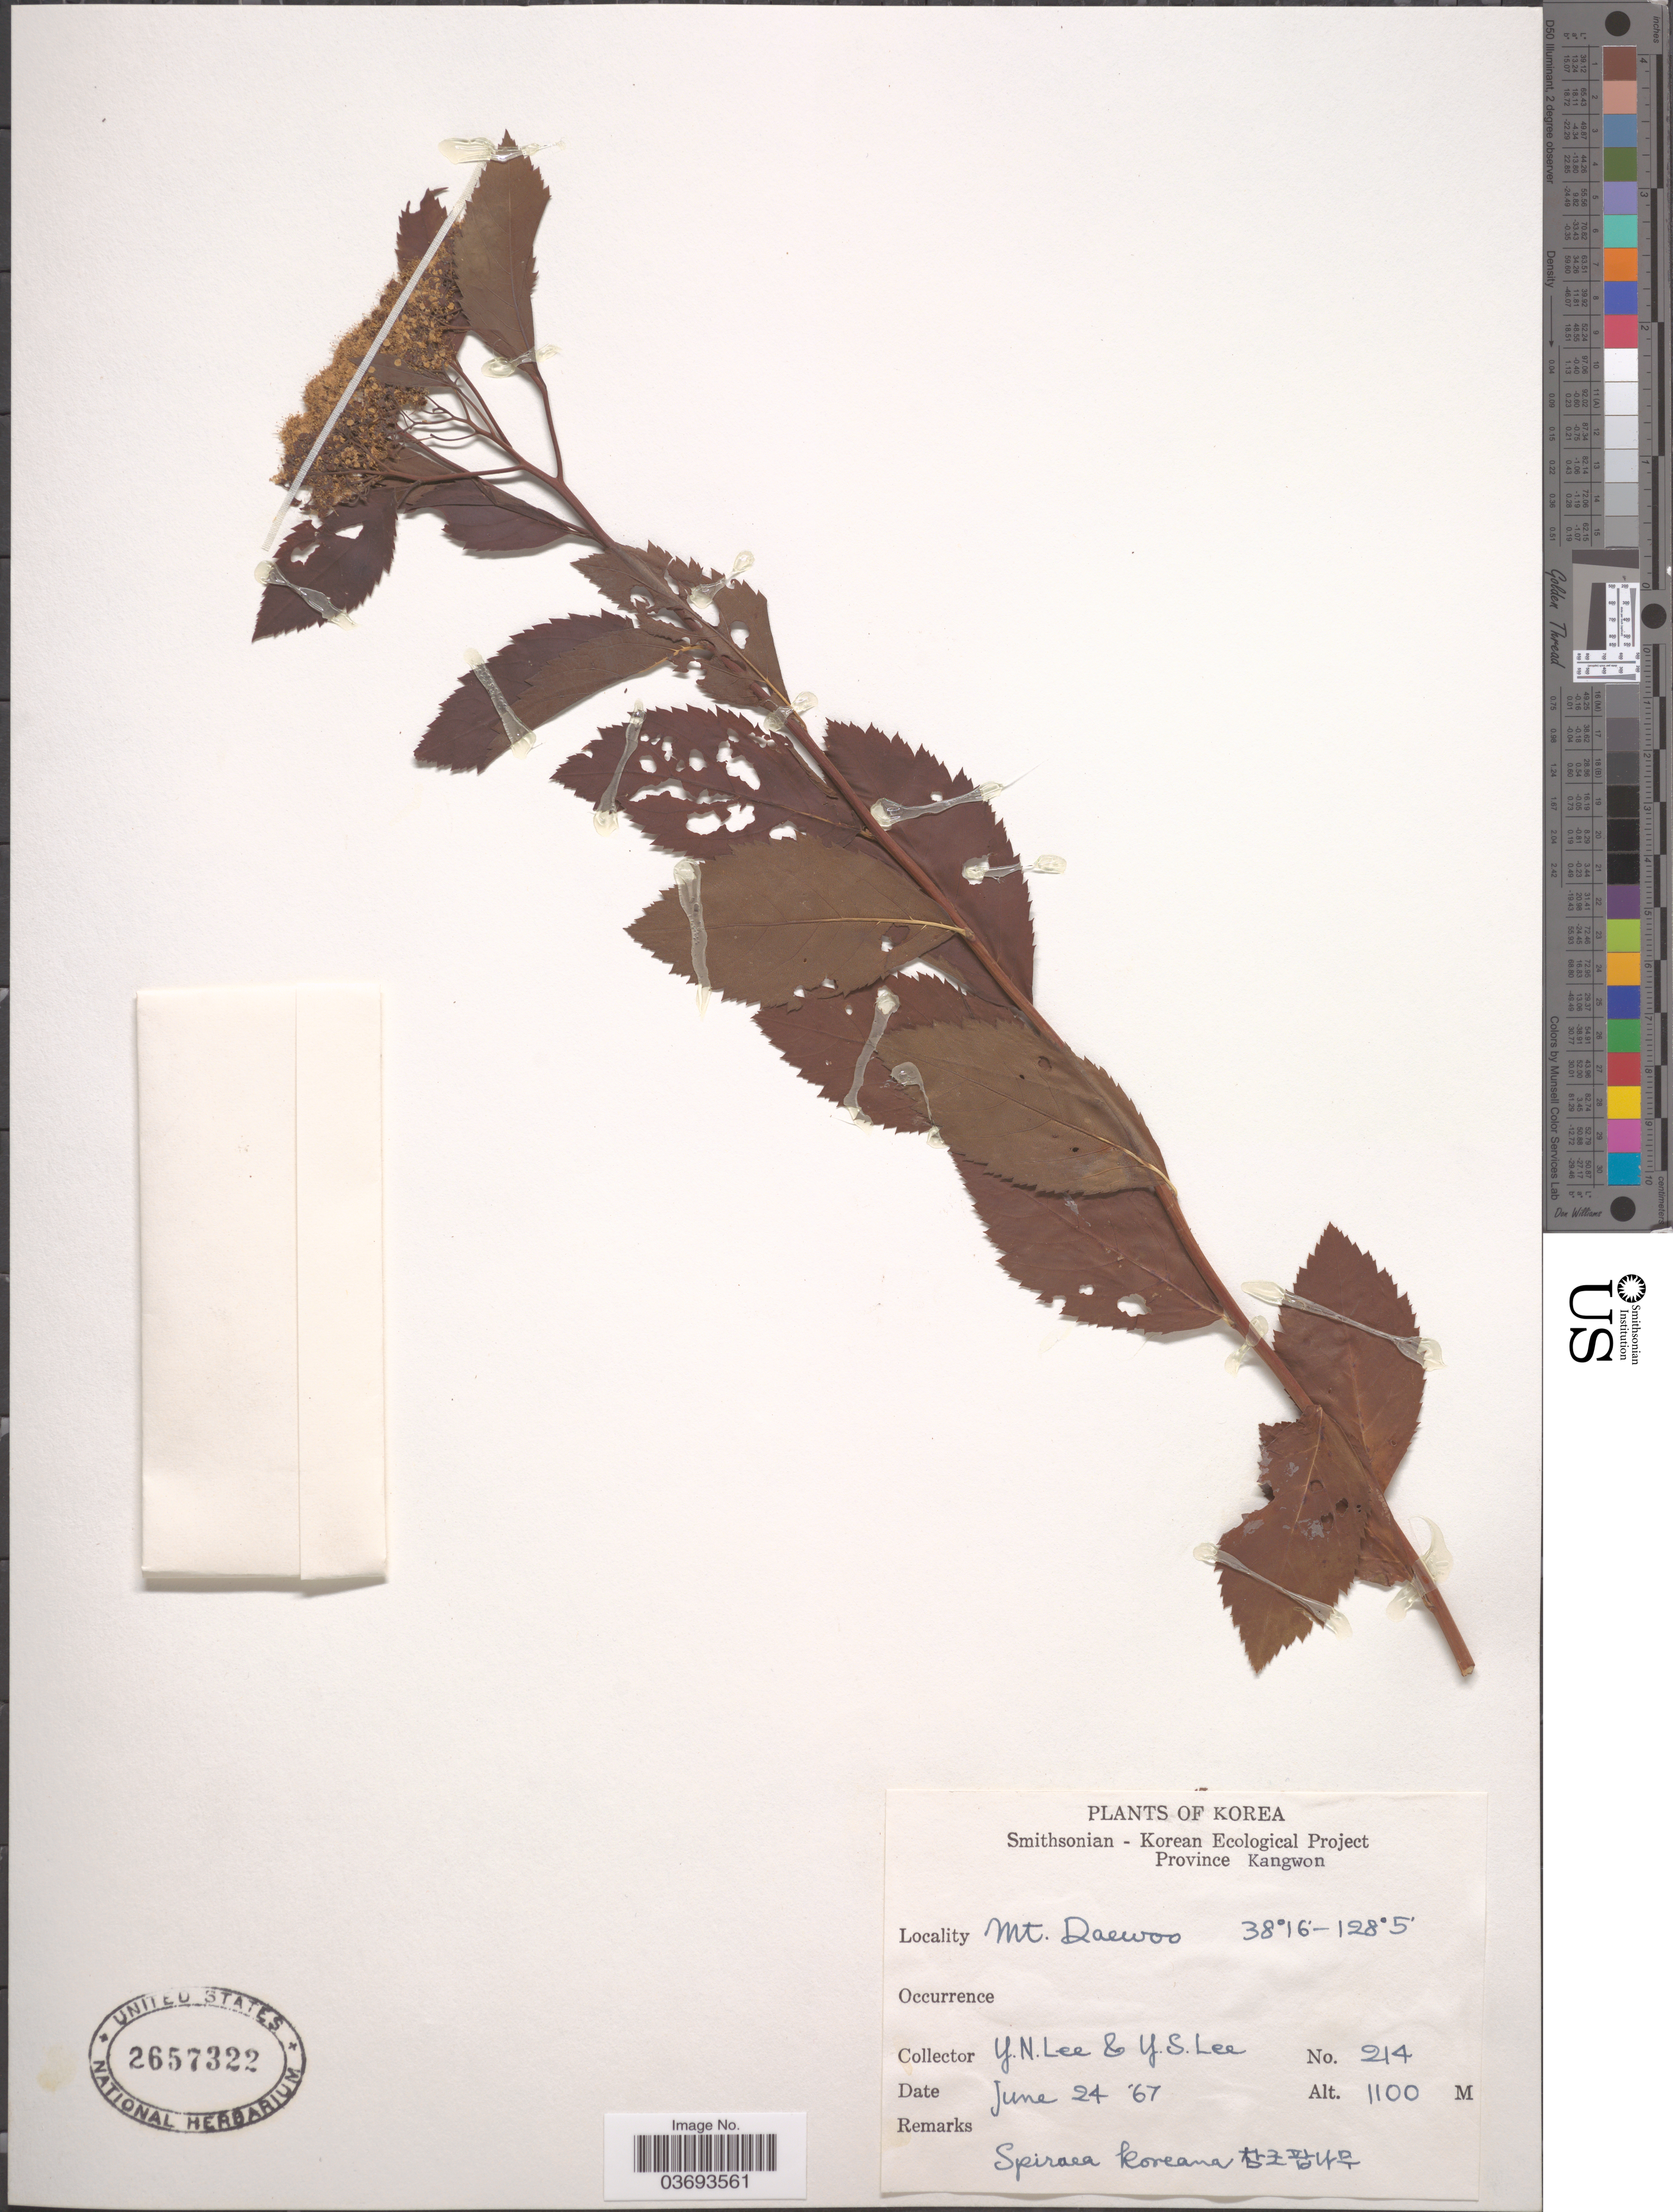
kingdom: Plantae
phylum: Tracheophyta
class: Magnoliopsida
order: Rosales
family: Rosaceae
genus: Spiraea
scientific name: Spiraea koreana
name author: Nakai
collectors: Y. N. Lee & Y. S. Lee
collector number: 214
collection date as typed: Transcribed d/m/y: 24/6/67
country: North Korea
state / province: Kangwon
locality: Mt. Daewoo.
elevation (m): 1100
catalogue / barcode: US 2657322